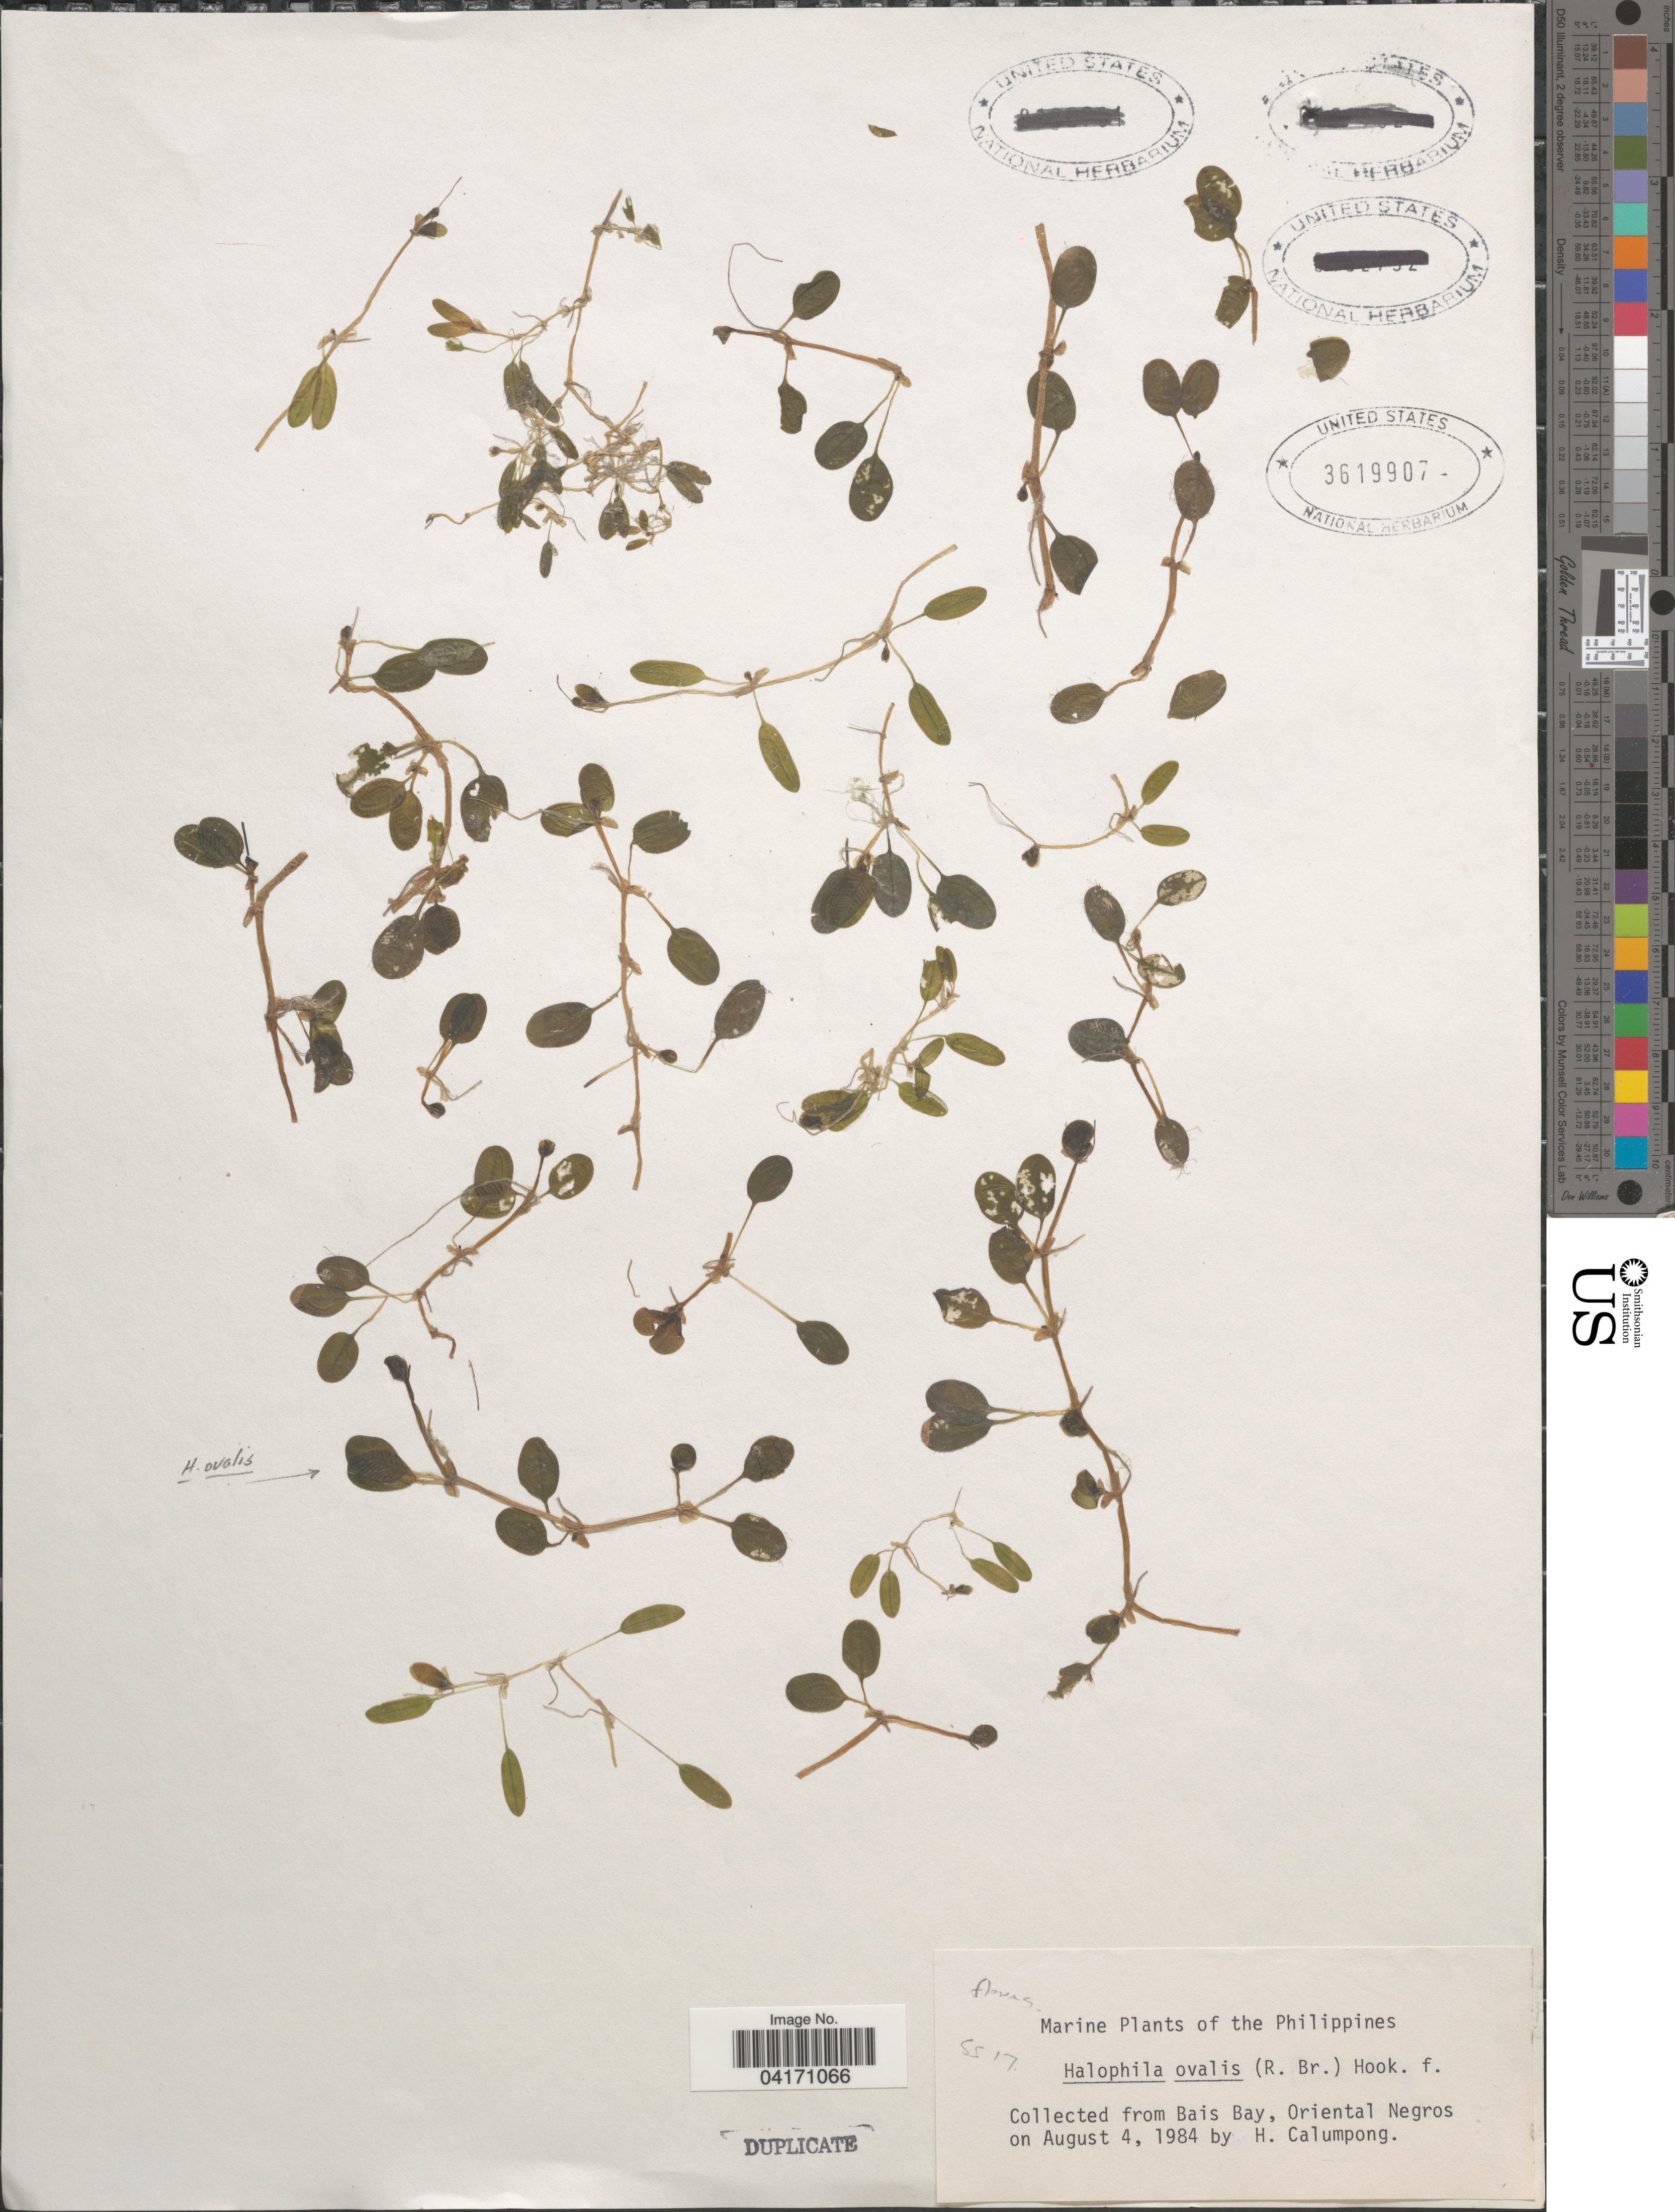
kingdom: Plantae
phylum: Tracheophyta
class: Liliopsida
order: Alismatales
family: Hydrocharitaceae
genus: Halophila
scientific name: Halophila ovalis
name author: (R. Br.) Hook. f.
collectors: H. Calumpong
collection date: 1984-08-04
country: Philippines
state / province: Central Visayas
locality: Bais Bay, Oriental Negros.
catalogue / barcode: US 3619907